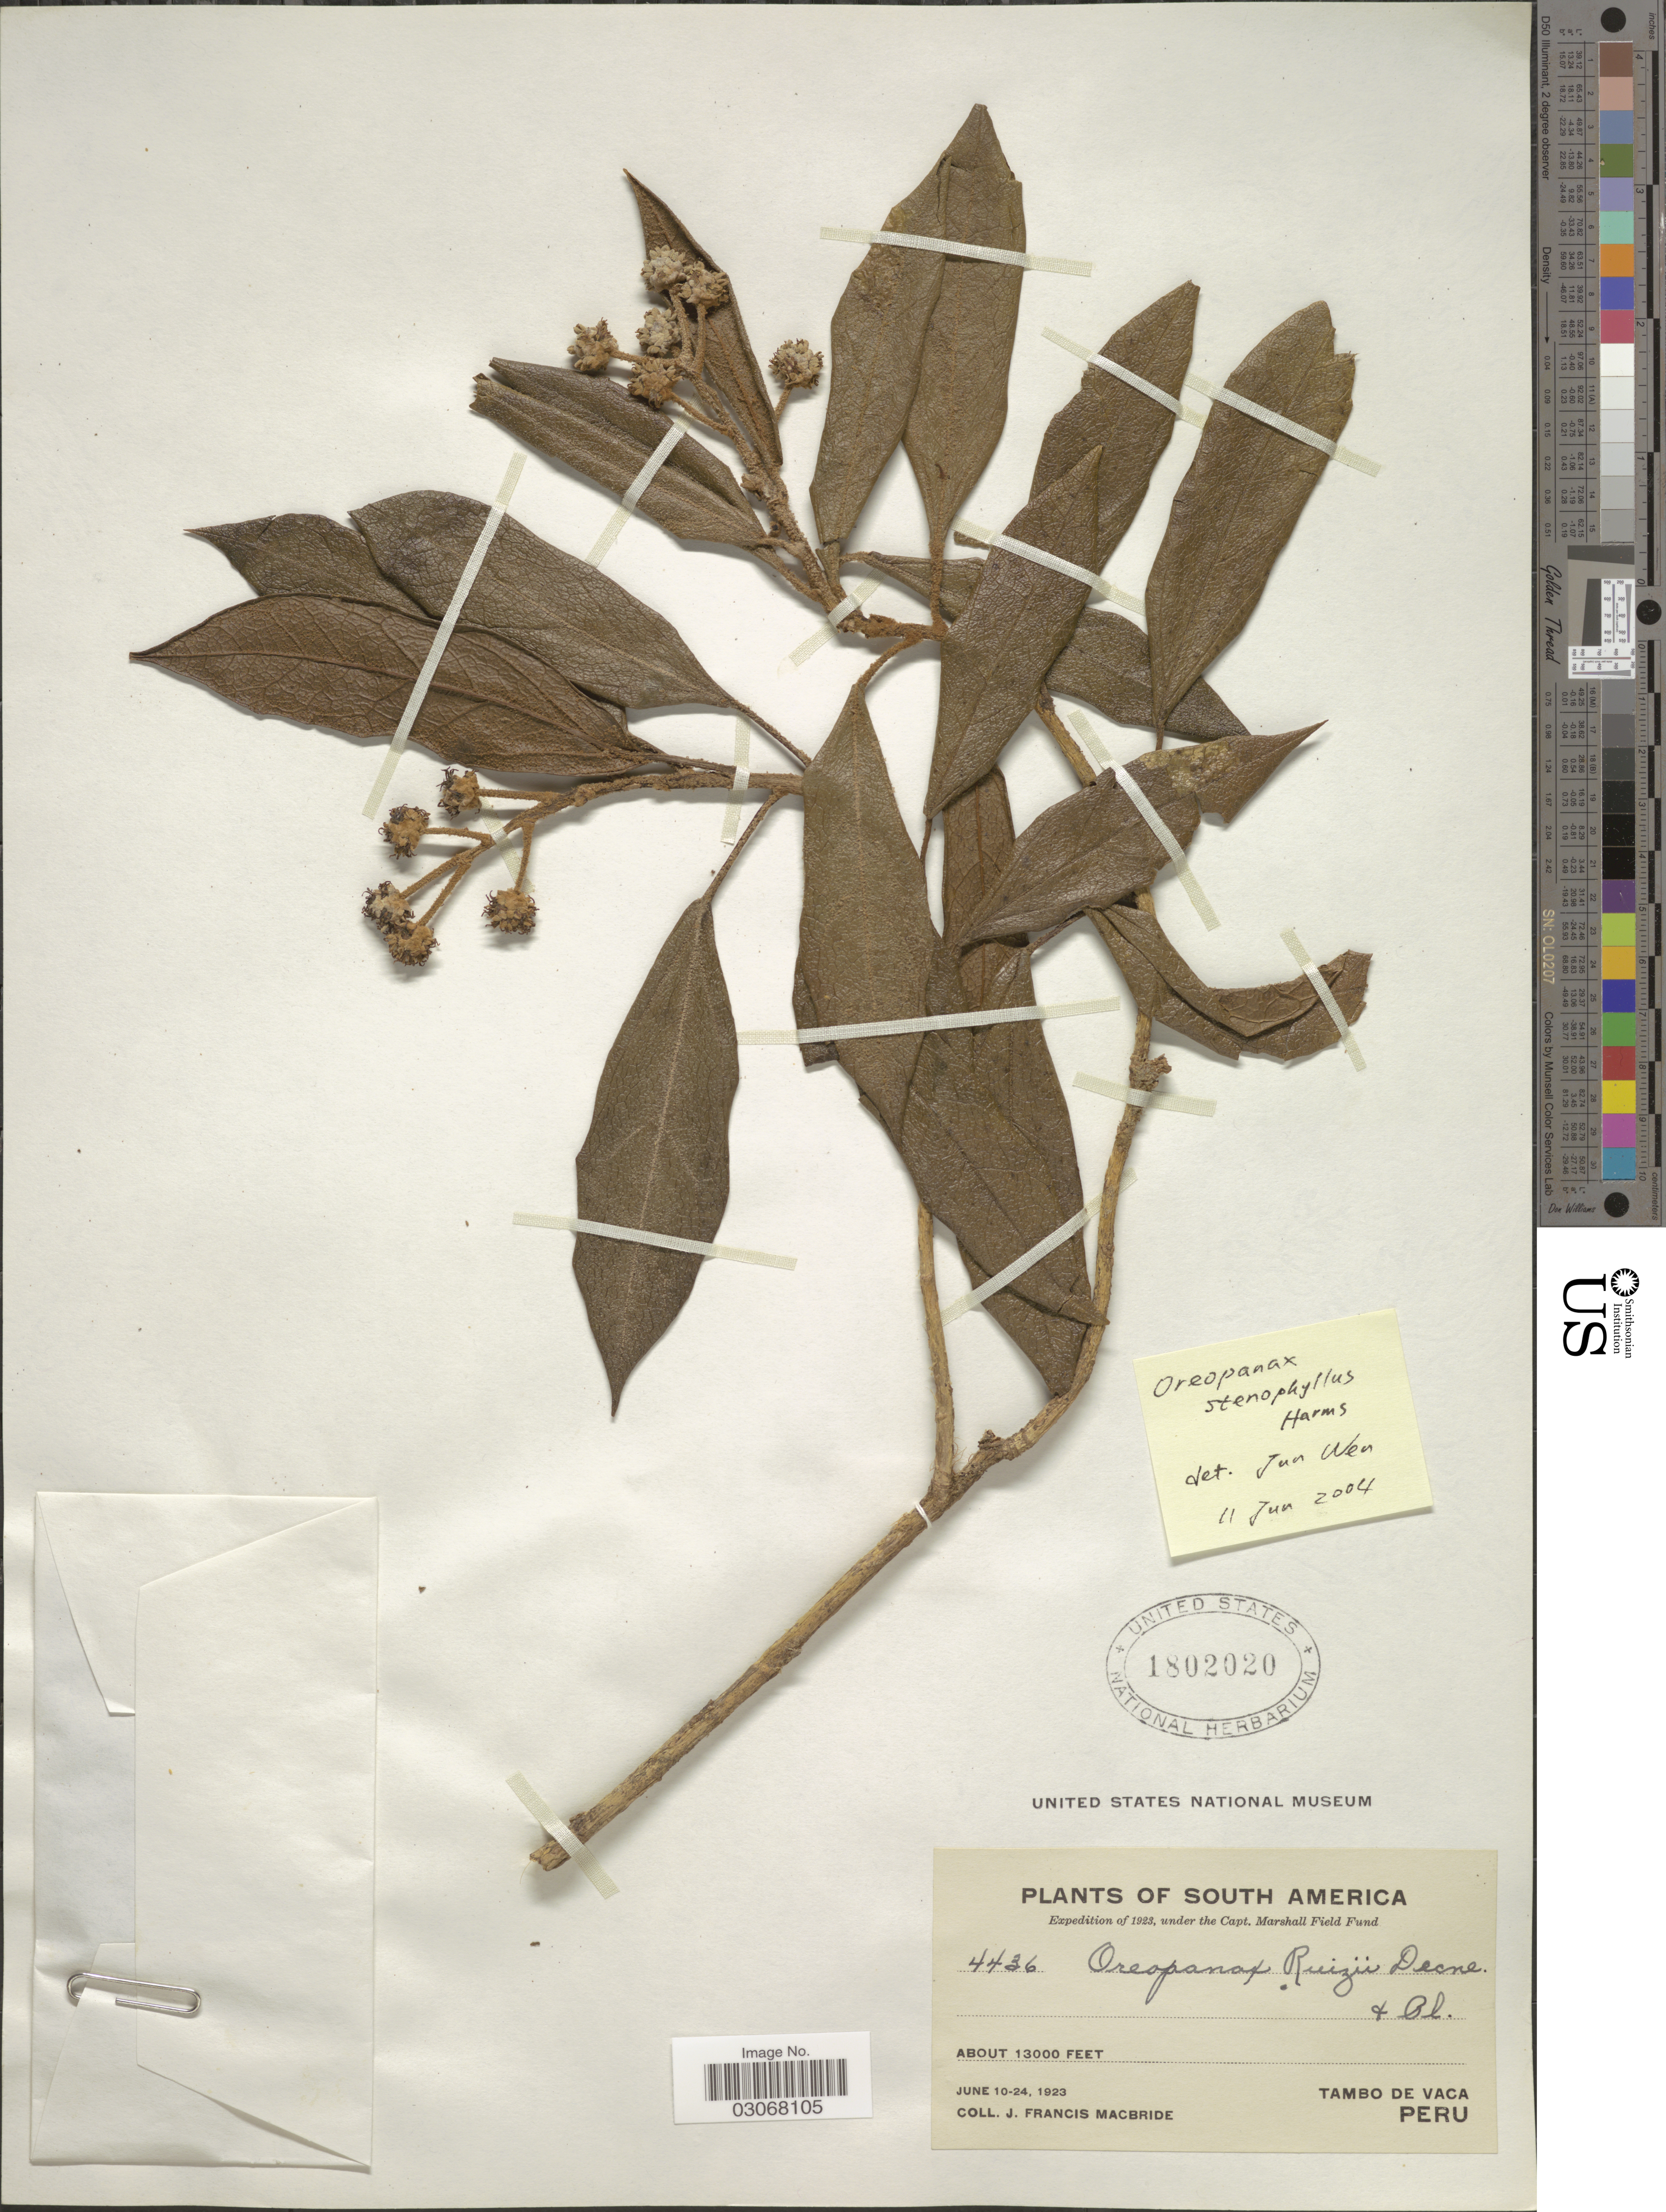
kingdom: Plantae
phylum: Tracheophyta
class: Magnoliopsida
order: Apiales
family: Araliaceae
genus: Oreopanax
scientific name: Oreopanax stenophyllus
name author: Harms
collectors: J. F. Macbride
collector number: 4436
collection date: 1923-06-10/1923-06-24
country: Peru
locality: Tambo de Vaca.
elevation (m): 3962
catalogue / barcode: US 1802020